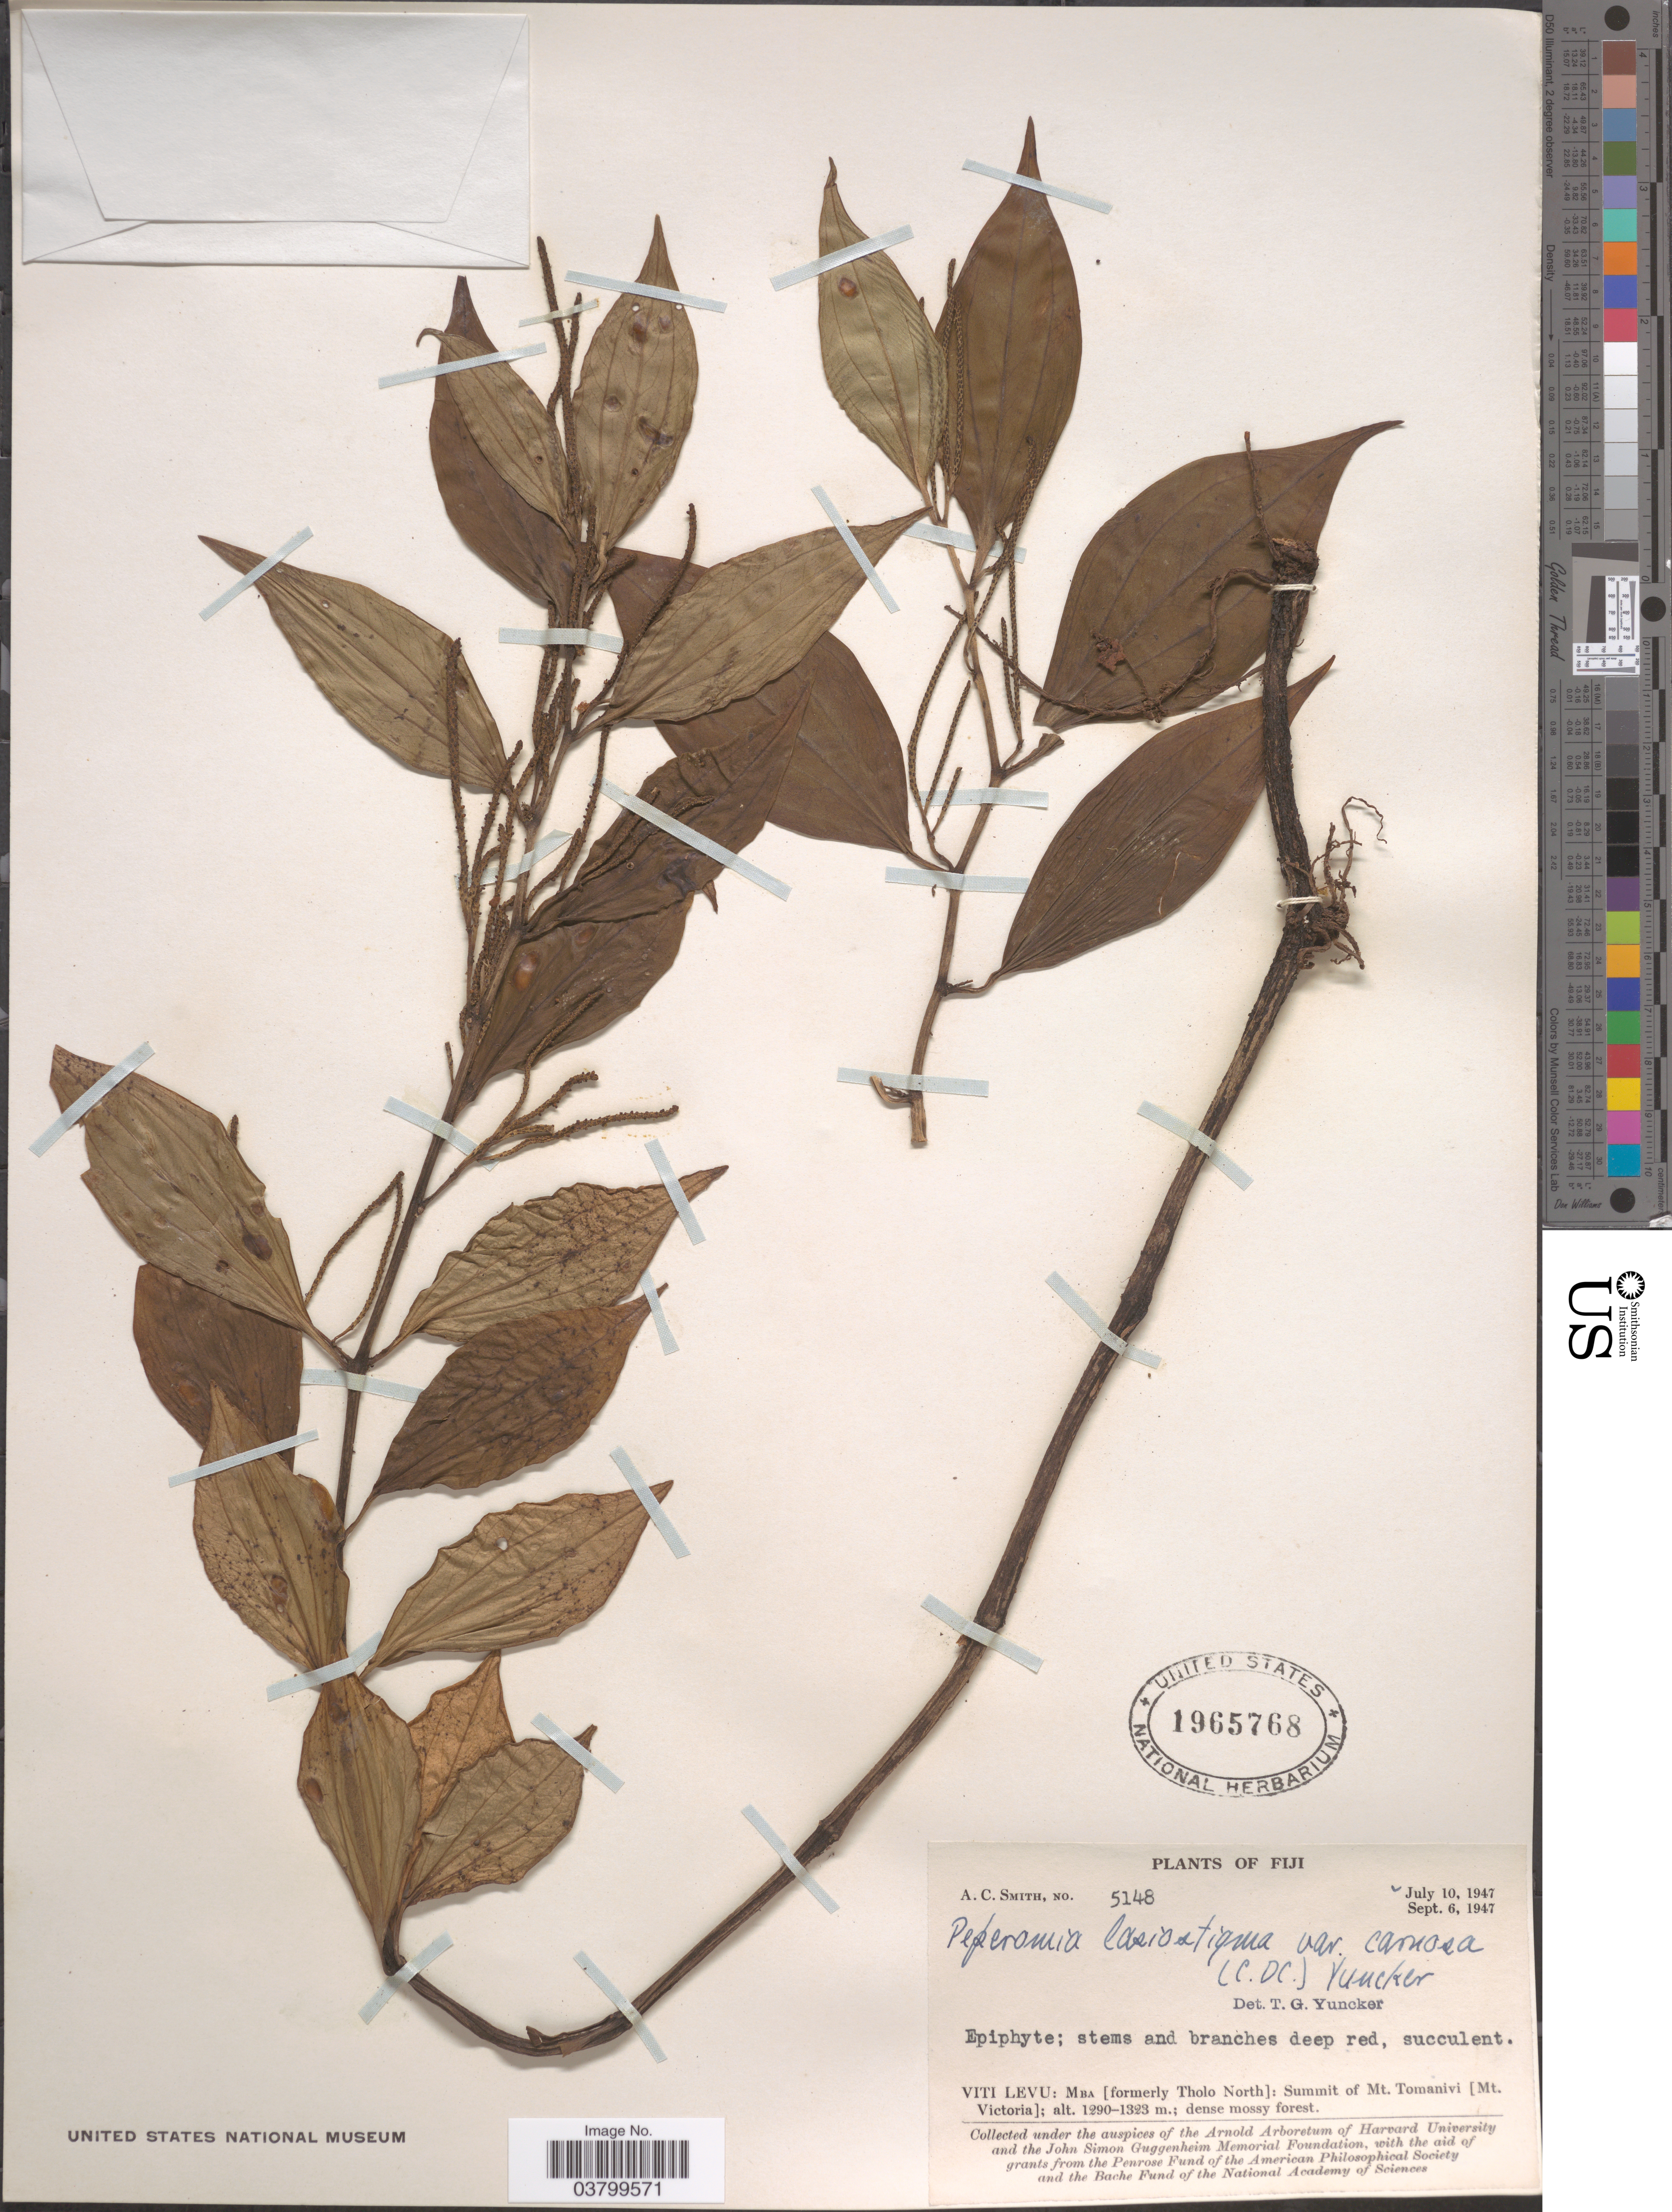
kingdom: Plantae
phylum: Tracheophyta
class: Magnoliopsida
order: Piperales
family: Piperaceae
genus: Peperomia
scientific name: Peperomia lasiostigma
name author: C. DC.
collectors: A. C. Smith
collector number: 5148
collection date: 1947-07-10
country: Fiji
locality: Viti Levu: Mba [formerly Tholo North]: Summit of Mt. Tomanivi [Mt. Victoria].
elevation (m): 1290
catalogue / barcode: US 1965768